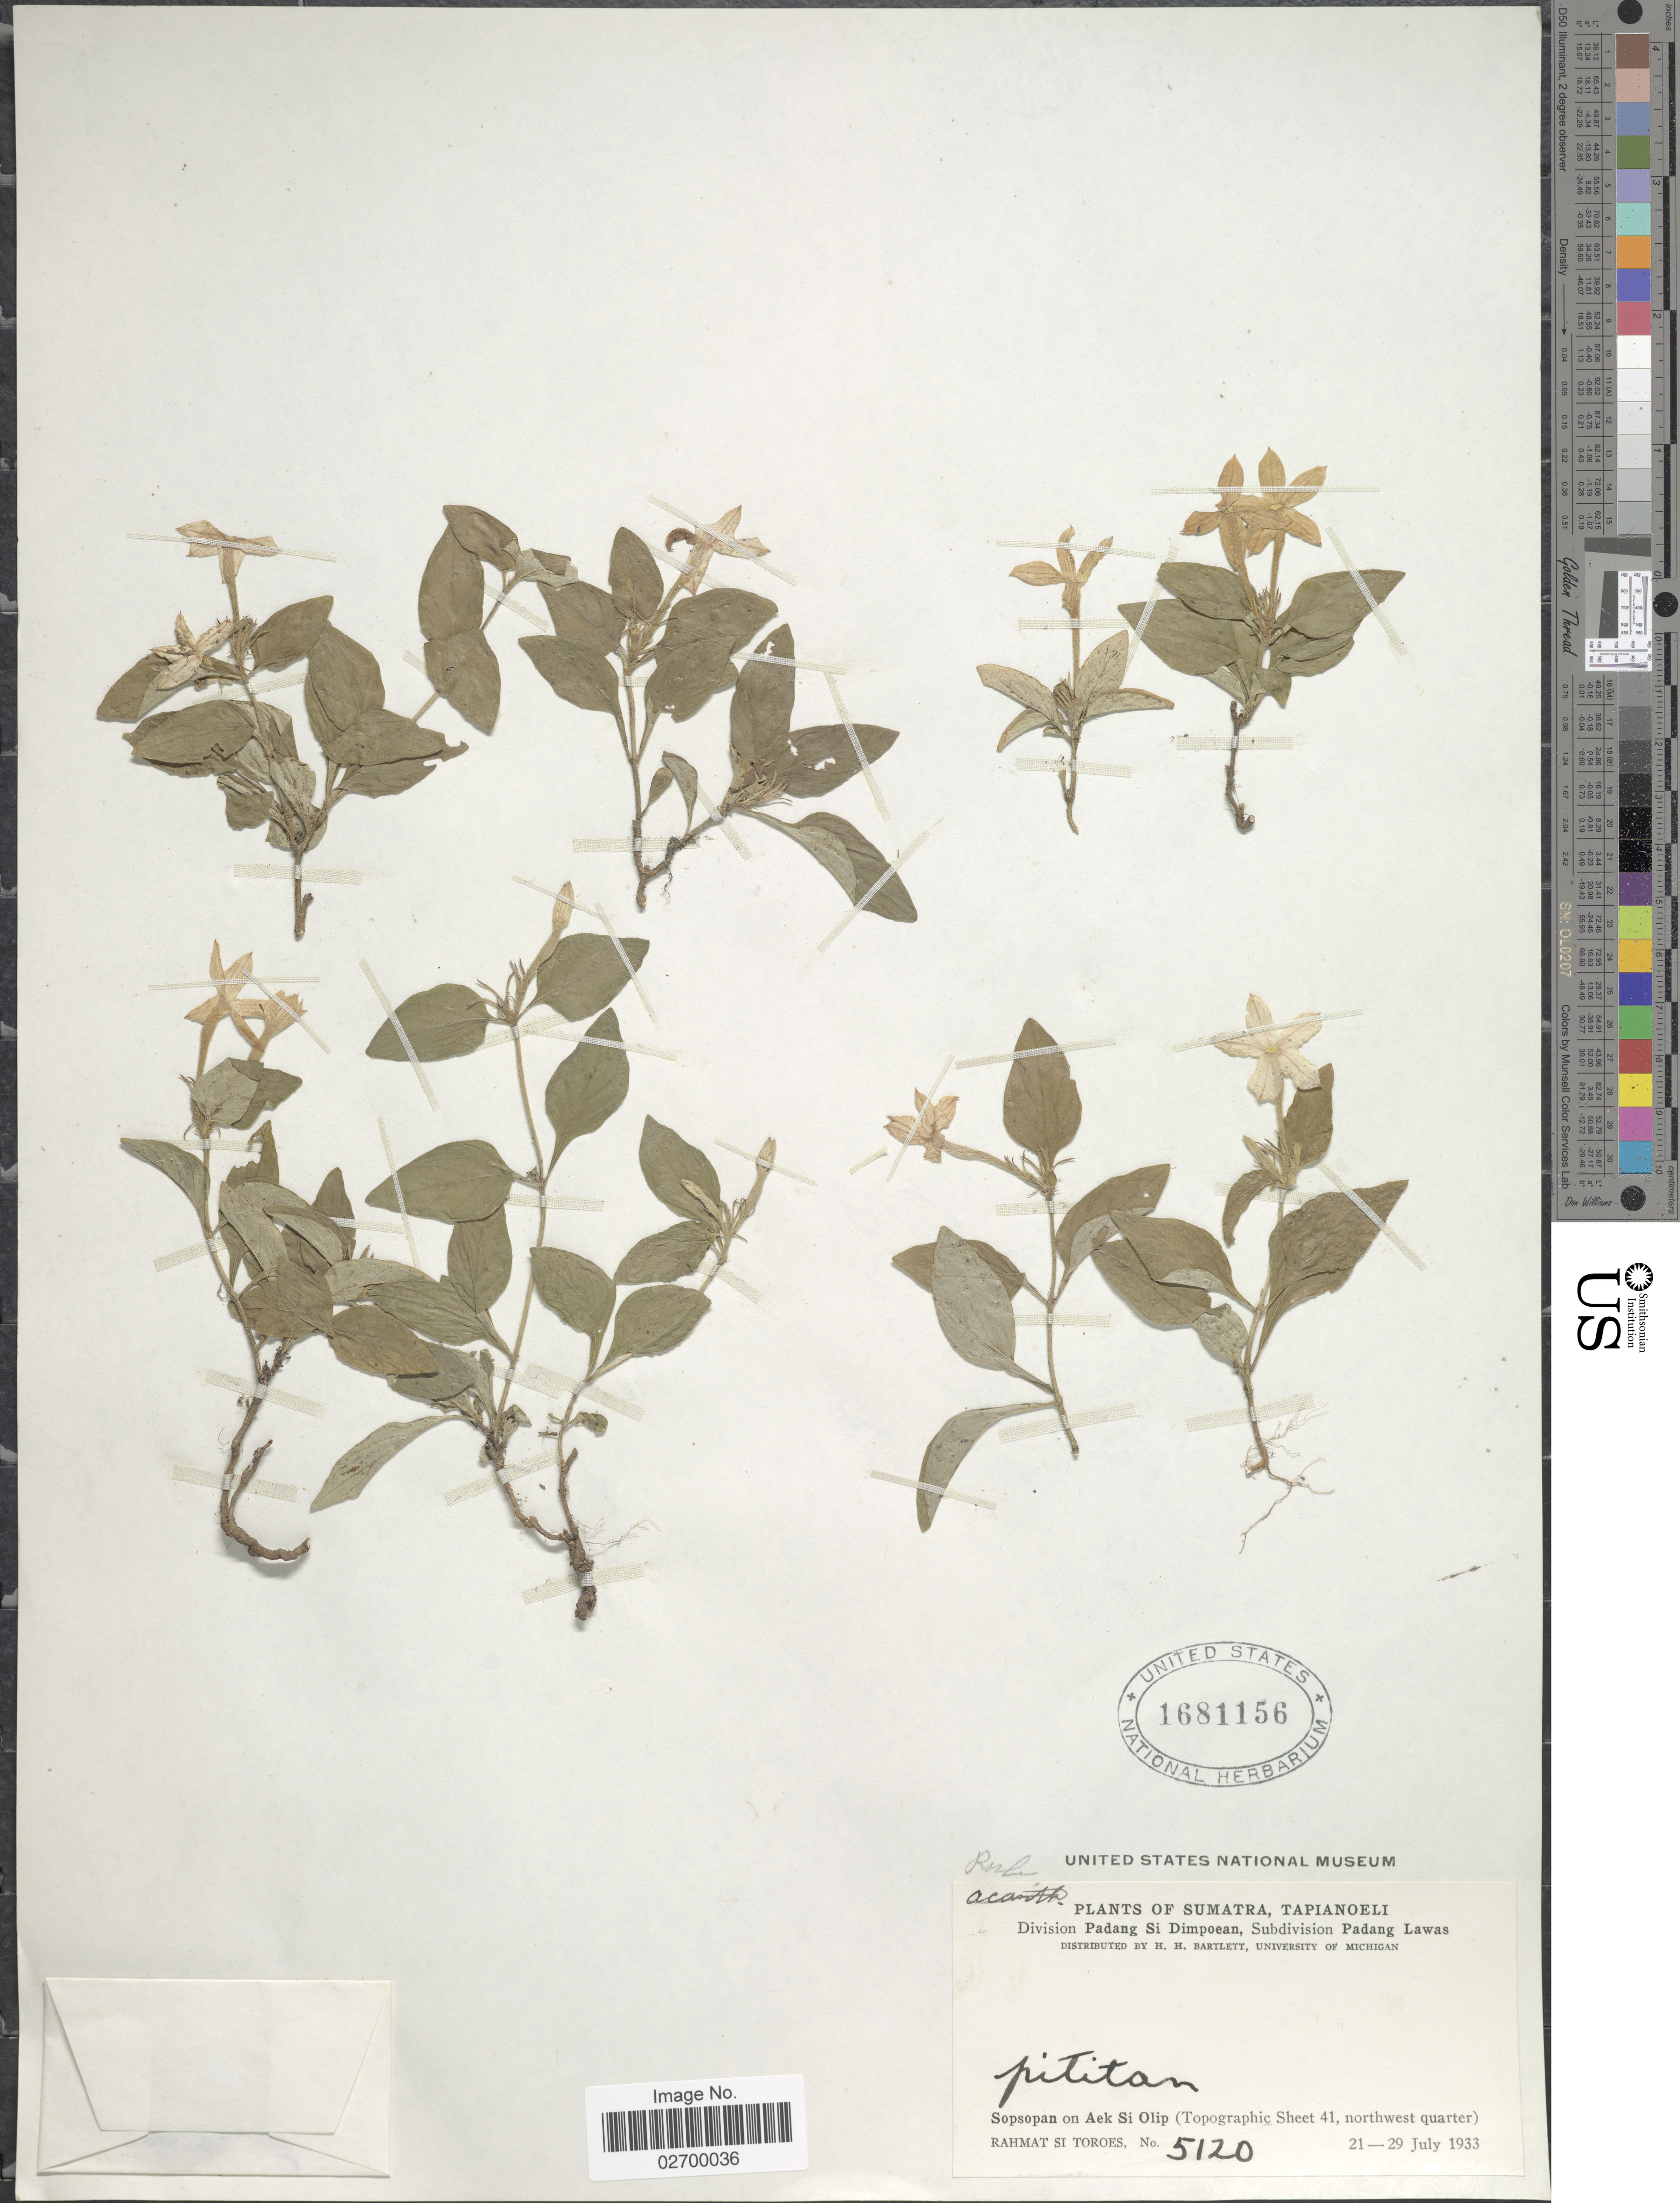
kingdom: Plantae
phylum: Tracheophyta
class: Magnoliopsida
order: Gentianales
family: Rubiaceae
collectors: Rahmat Si Boeea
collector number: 5120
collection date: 1933-07-21/1933-07-29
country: Indonesia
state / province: Sumatra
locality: Tapianoeli. Division Padang Si Dimpoean, Sibdisvision Padang Lawas. Sopsopan on Aek Si Olip (Topographic Sheet 41, northwest quarter)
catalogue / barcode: US 1681156